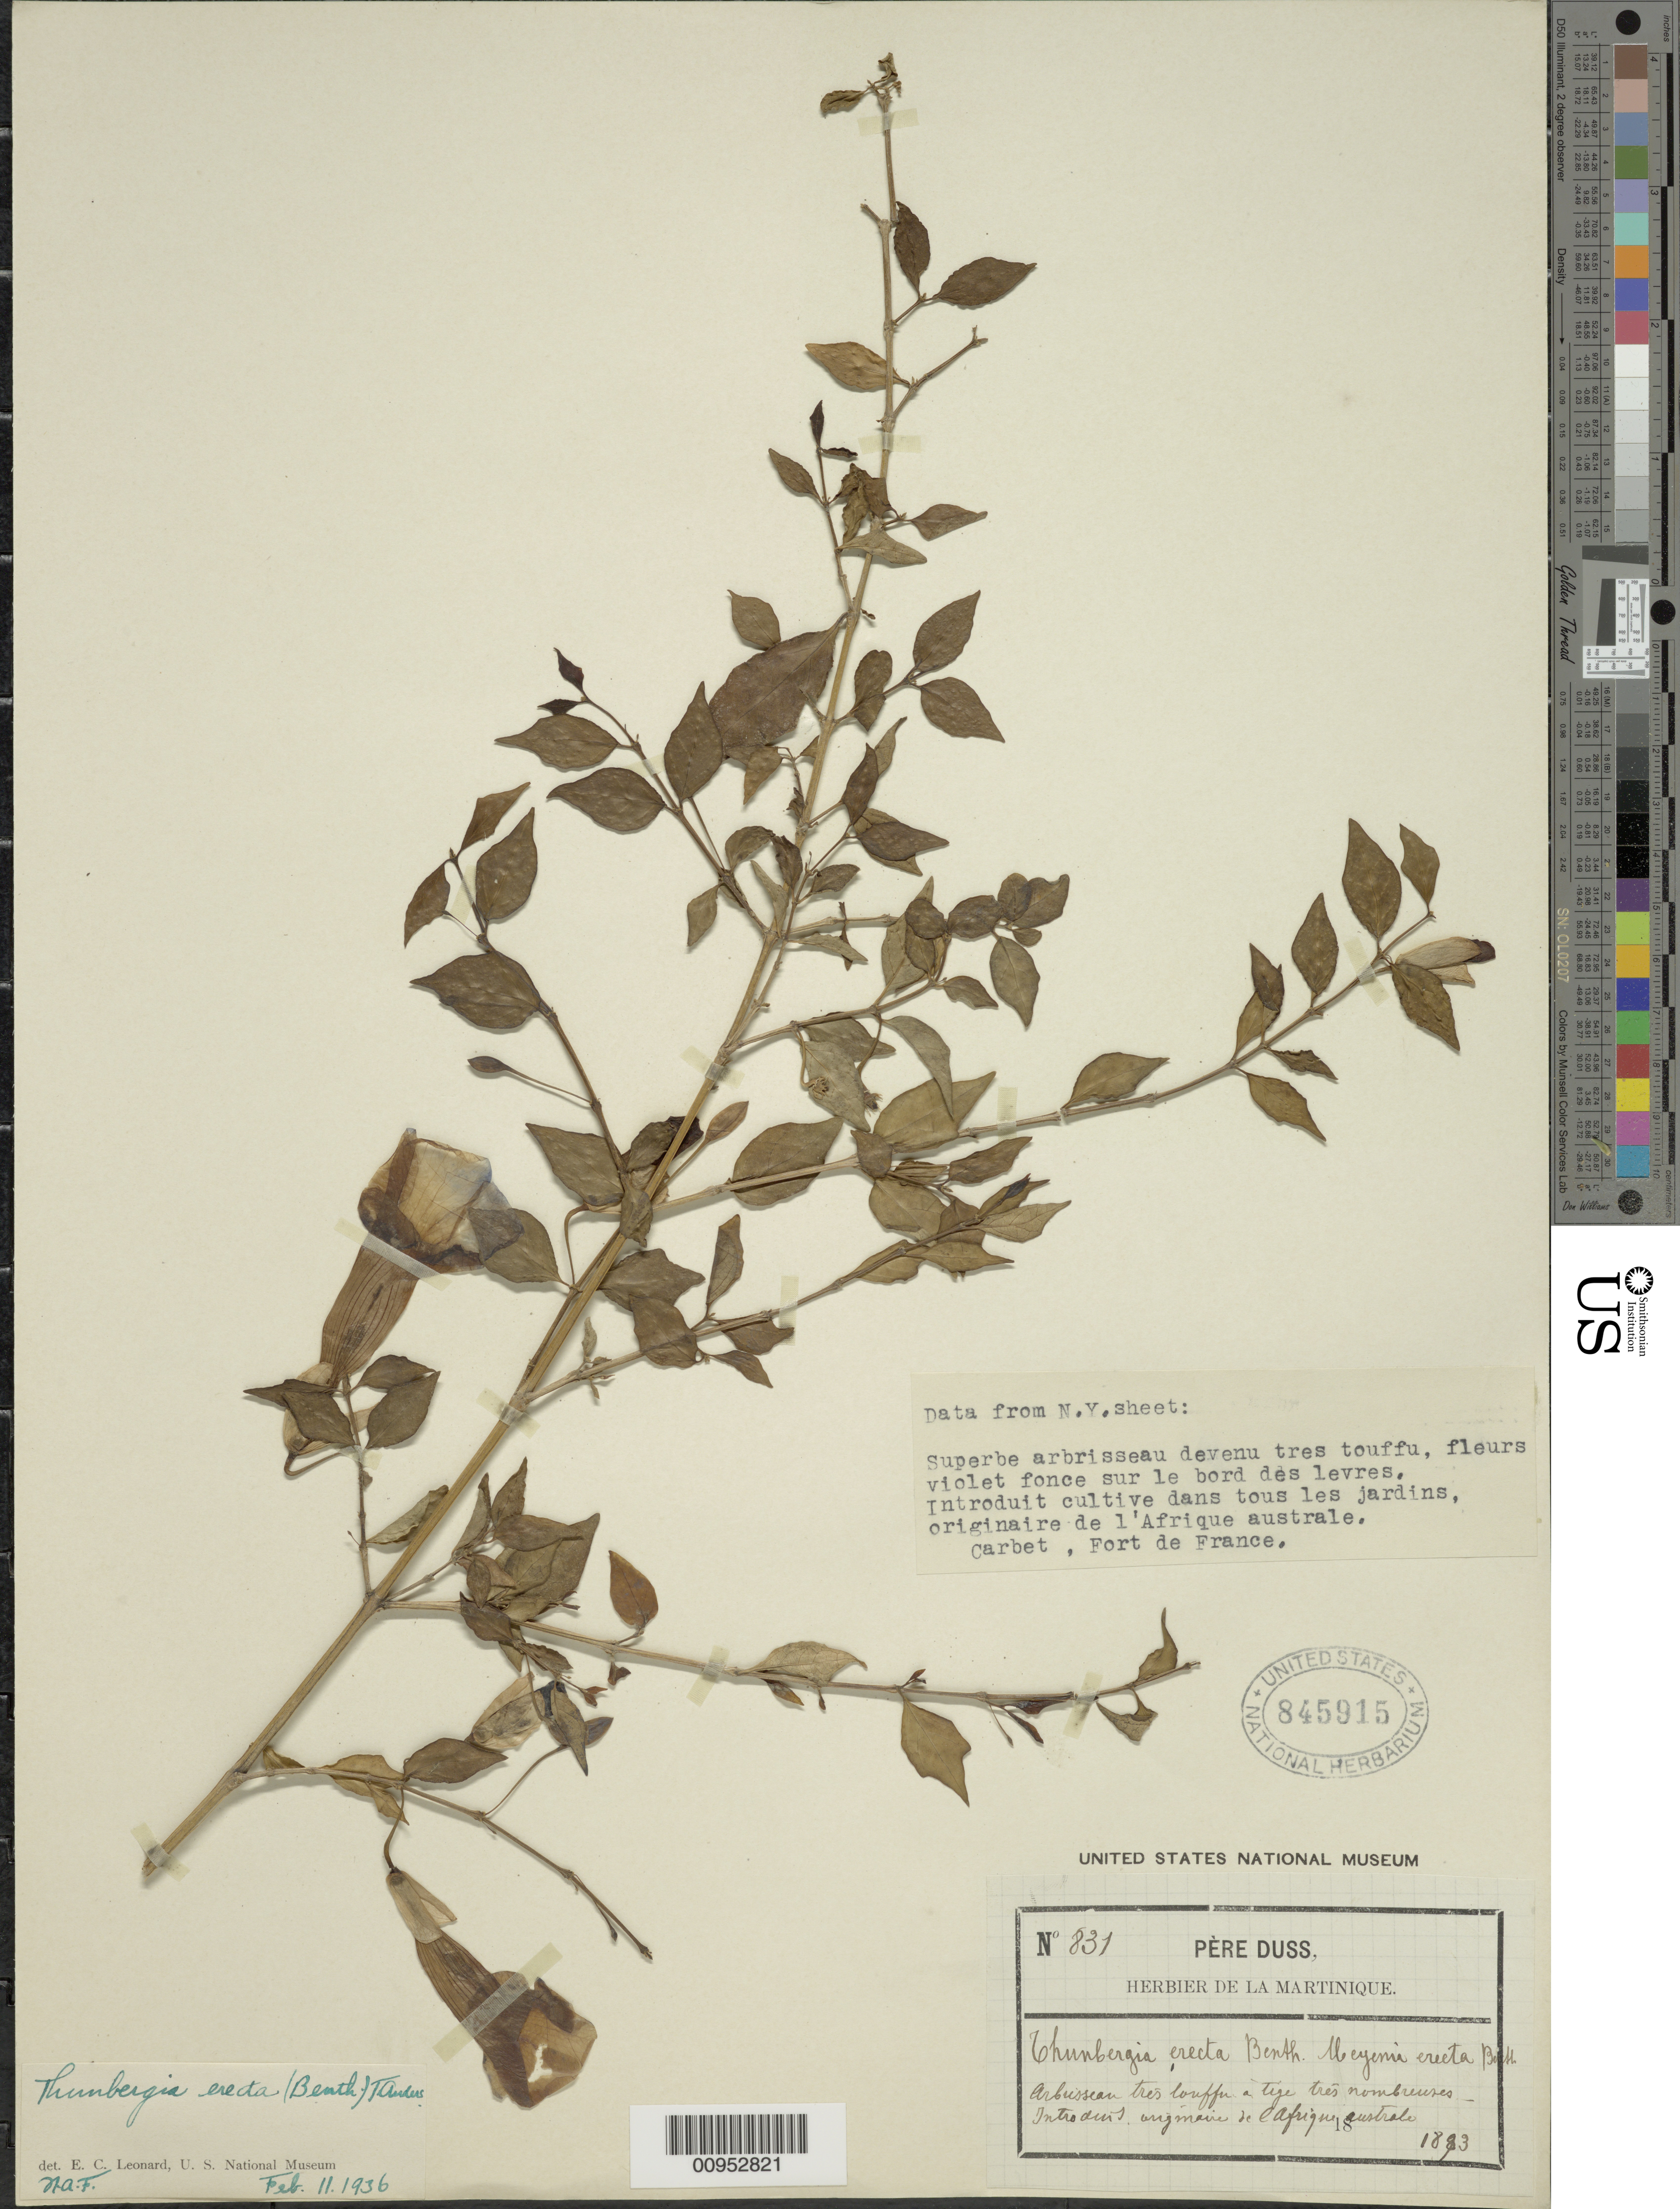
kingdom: Plantae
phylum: Tracheophyta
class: Magnoliopsida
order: Lamiales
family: Acanthaceae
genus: Thunbergia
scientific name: Thunbergia erecta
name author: (Benth.) T. Anderson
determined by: Leonard, Emery C., (US)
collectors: Père Duss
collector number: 831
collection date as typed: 1893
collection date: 1893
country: Martinique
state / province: Fort-de-France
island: Martinique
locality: Carbet, Fort de France [data from NY sheet]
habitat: Introduit originaire de l'Afrique australe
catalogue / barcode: US 845915